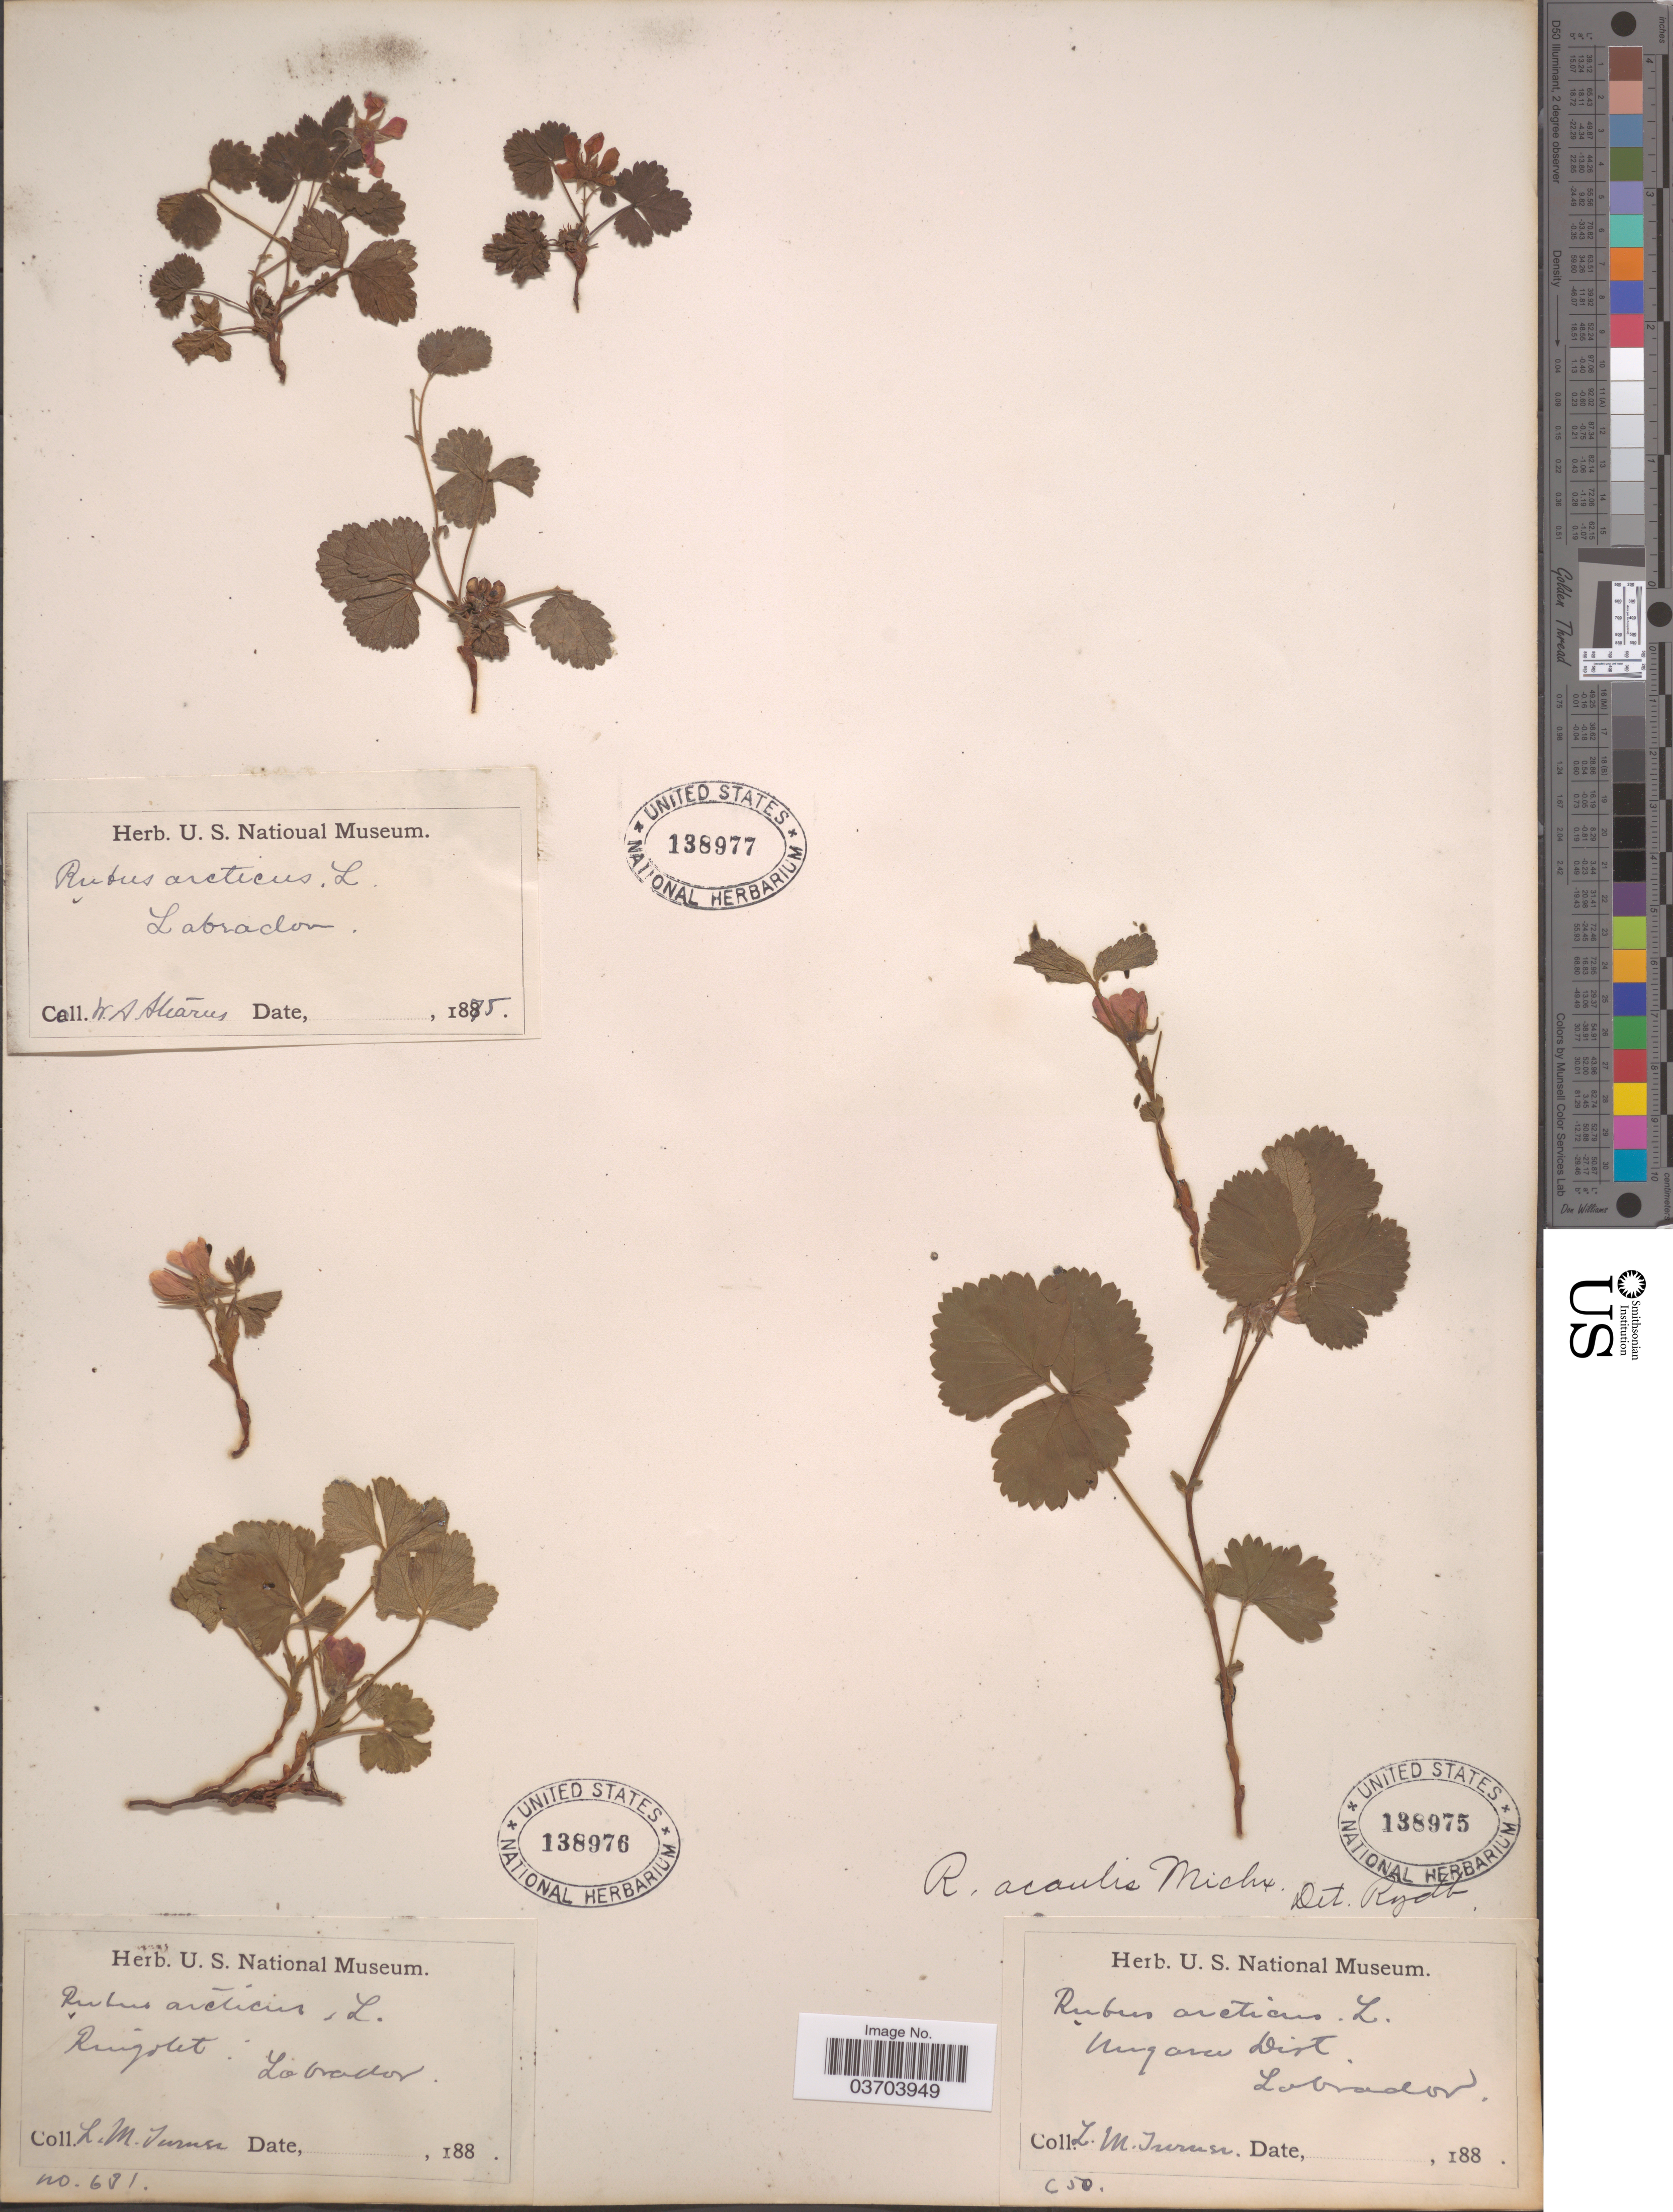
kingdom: Plantae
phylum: Tracheophyta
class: Magnoliopsida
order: Rosales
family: Rosaceae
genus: Rubus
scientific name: Rubus acaulis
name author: Michx.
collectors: L. M. Turner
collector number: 631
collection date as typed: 188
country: Canada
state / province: Newfoundland and Labrador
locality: Ringolet. Labrador.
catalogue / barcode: US 138976-2